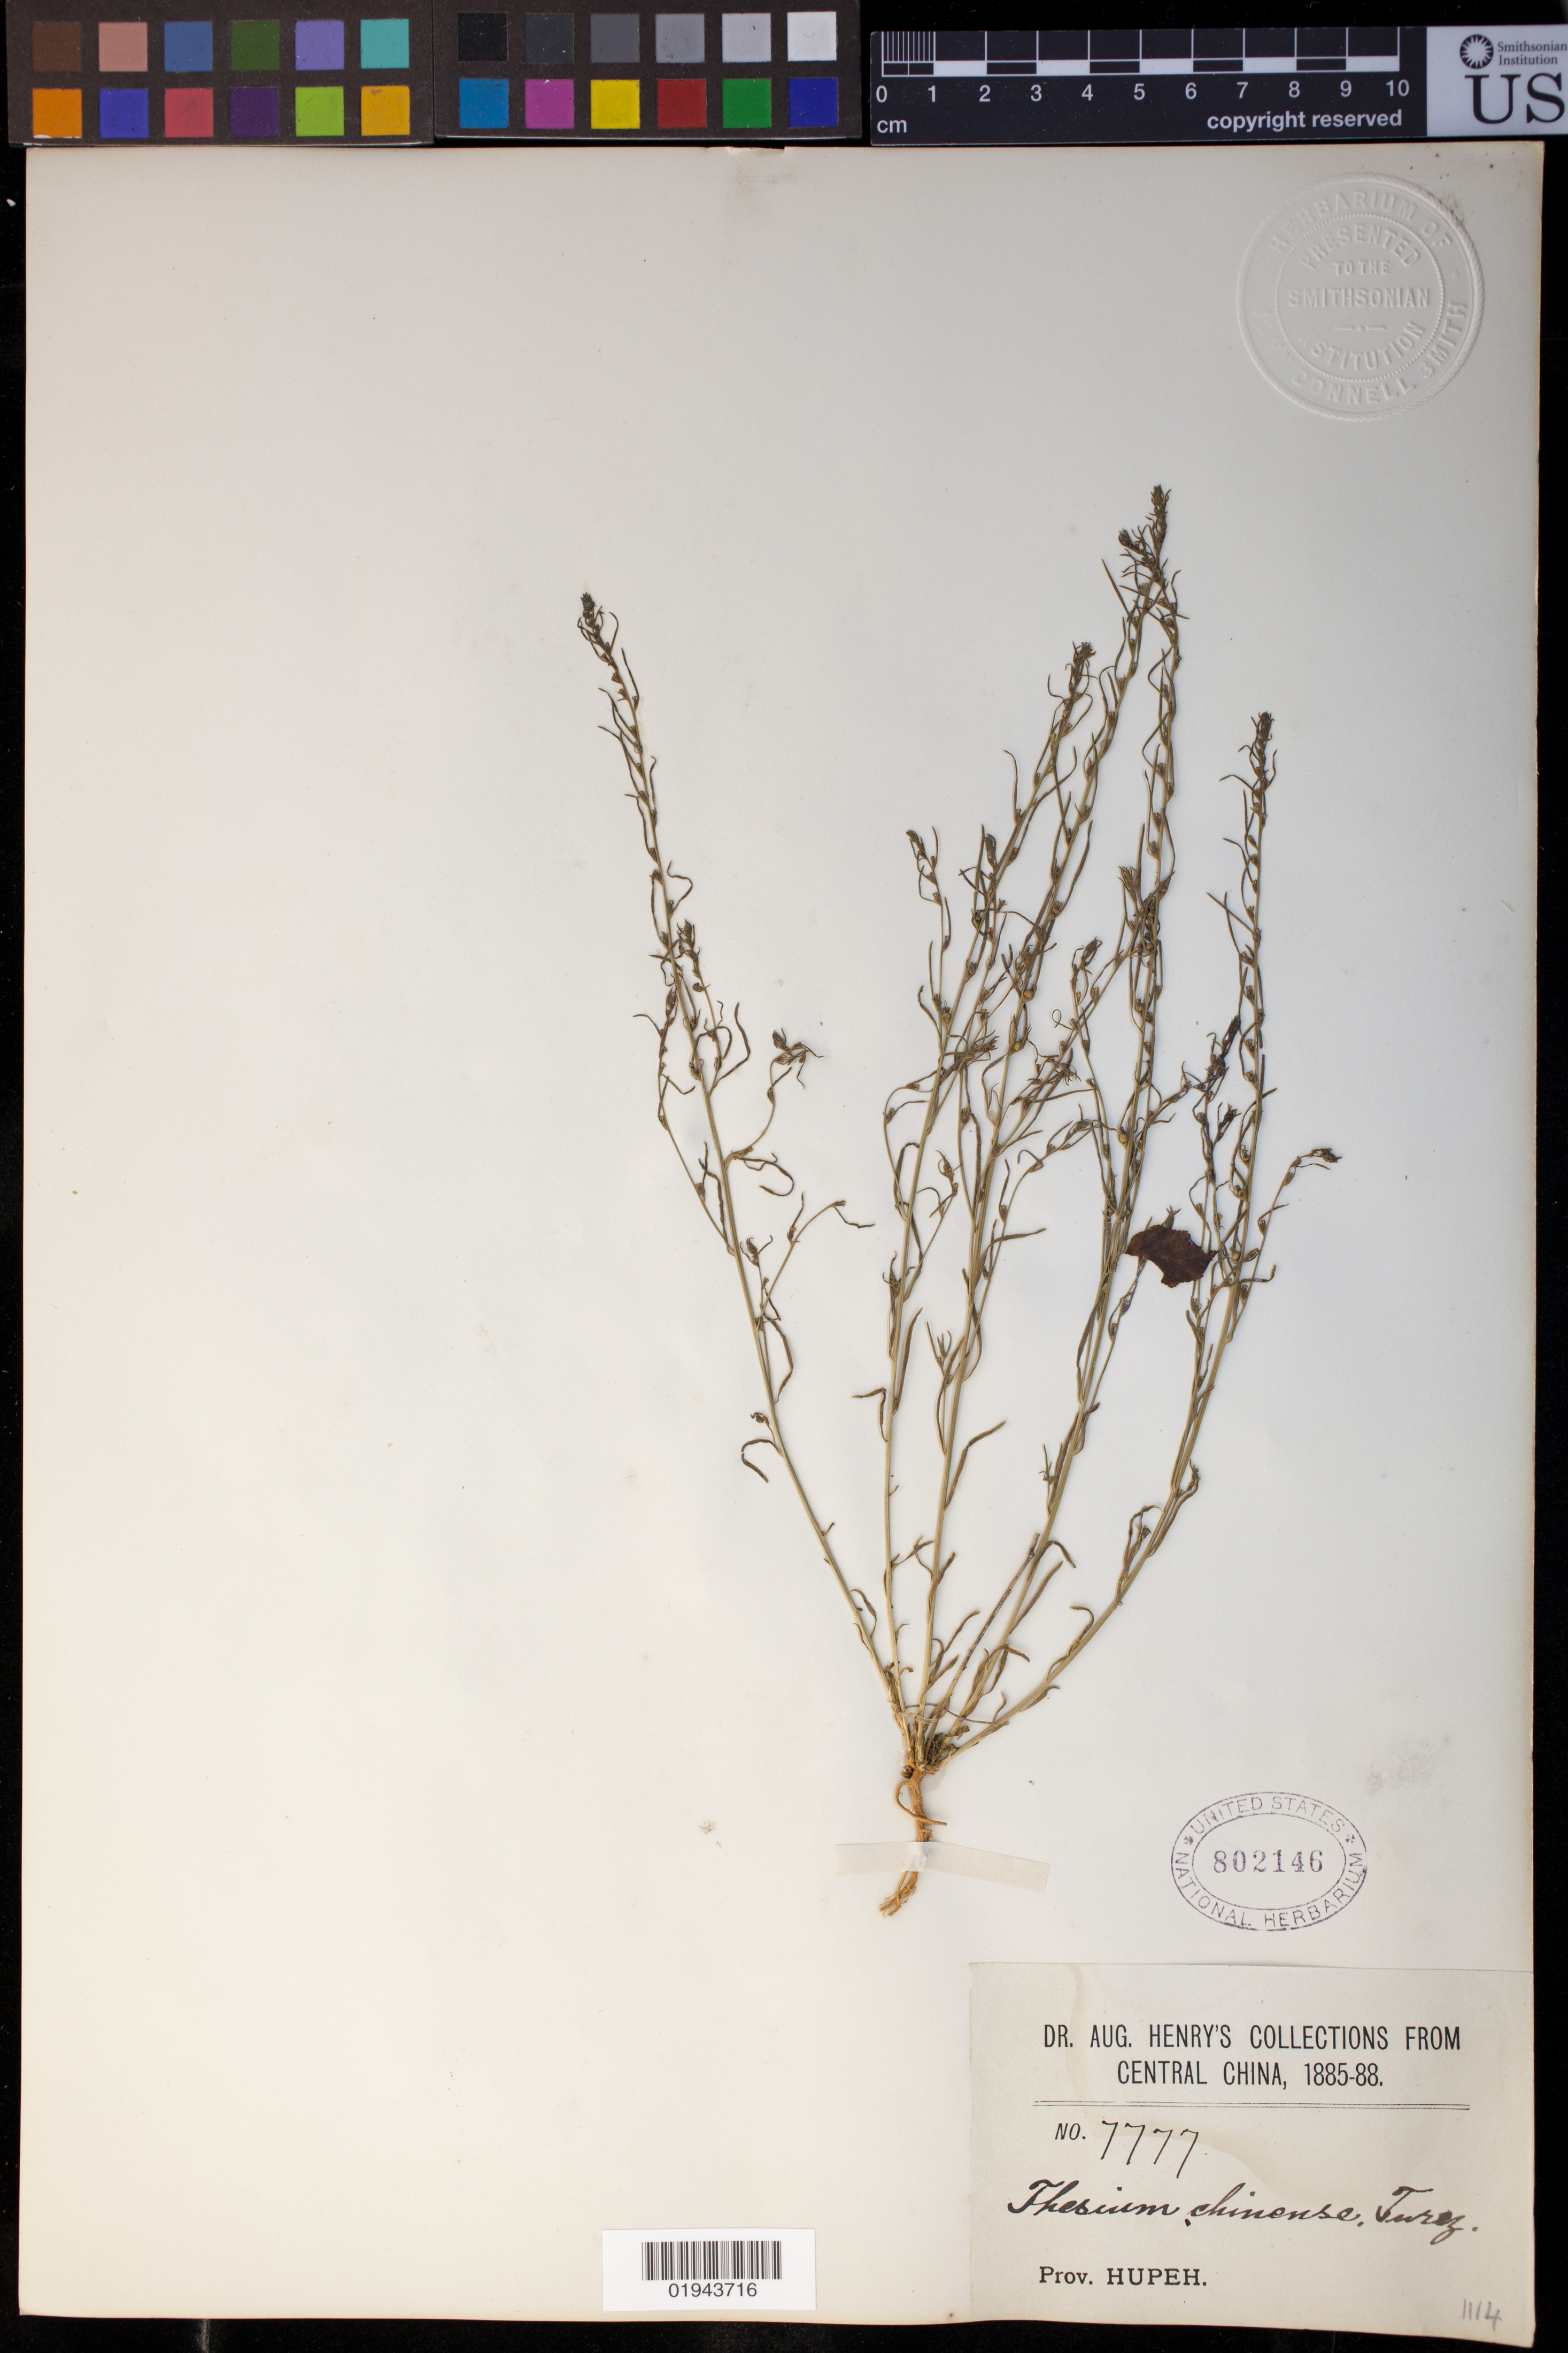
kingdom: Plantae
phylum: Tracheophyta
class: Magnoliopsida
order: Santalales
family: Thesiaceae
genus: Thesium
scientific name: Thesium chinense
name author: Turcz.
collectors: A. Henry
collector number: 7777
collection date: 1885/1888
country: China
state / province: Hubei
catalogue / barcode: US 802146